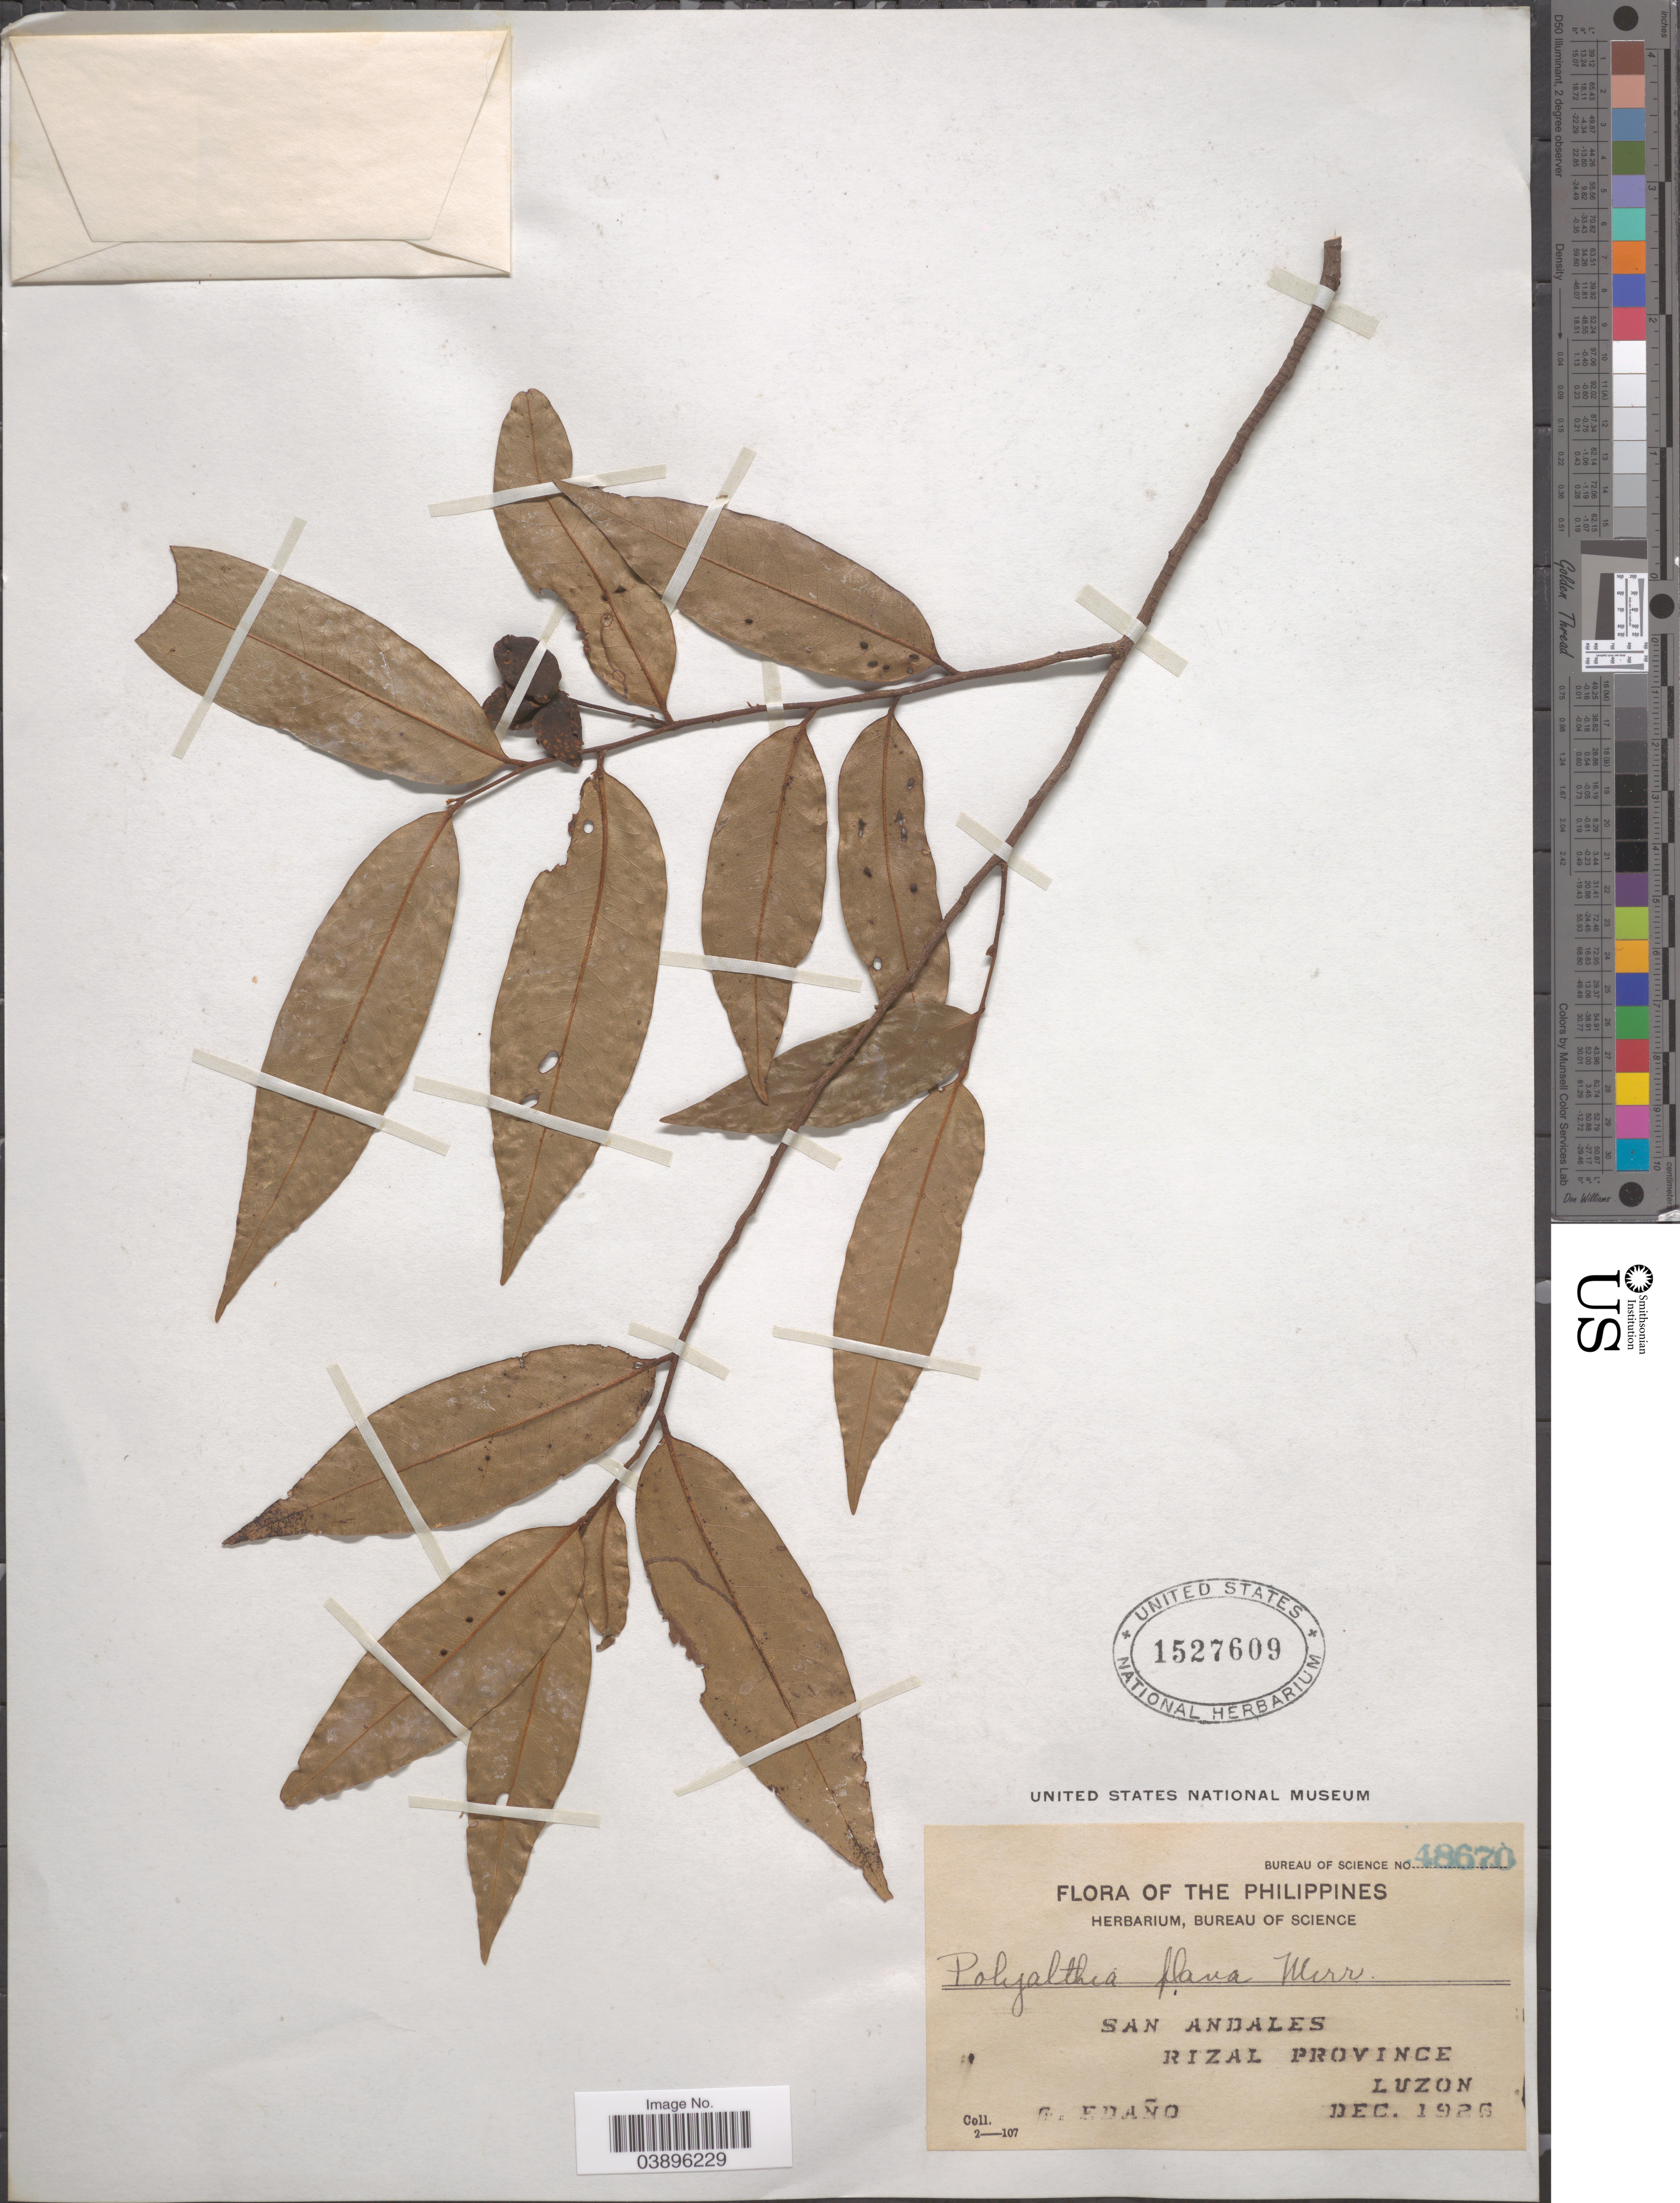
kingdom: Plantae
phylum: Tracheophyta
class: Magnoliopsida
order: Magnoliales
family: Annonaceae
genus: Polyalthia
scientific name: Polyalthia flava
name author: Merr.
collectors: G. Edaño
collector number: Bureau of Science 48670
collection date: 1926-12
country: Philippines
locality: San Andales. Rizal Province. Luzon.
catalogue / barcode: US 1527609